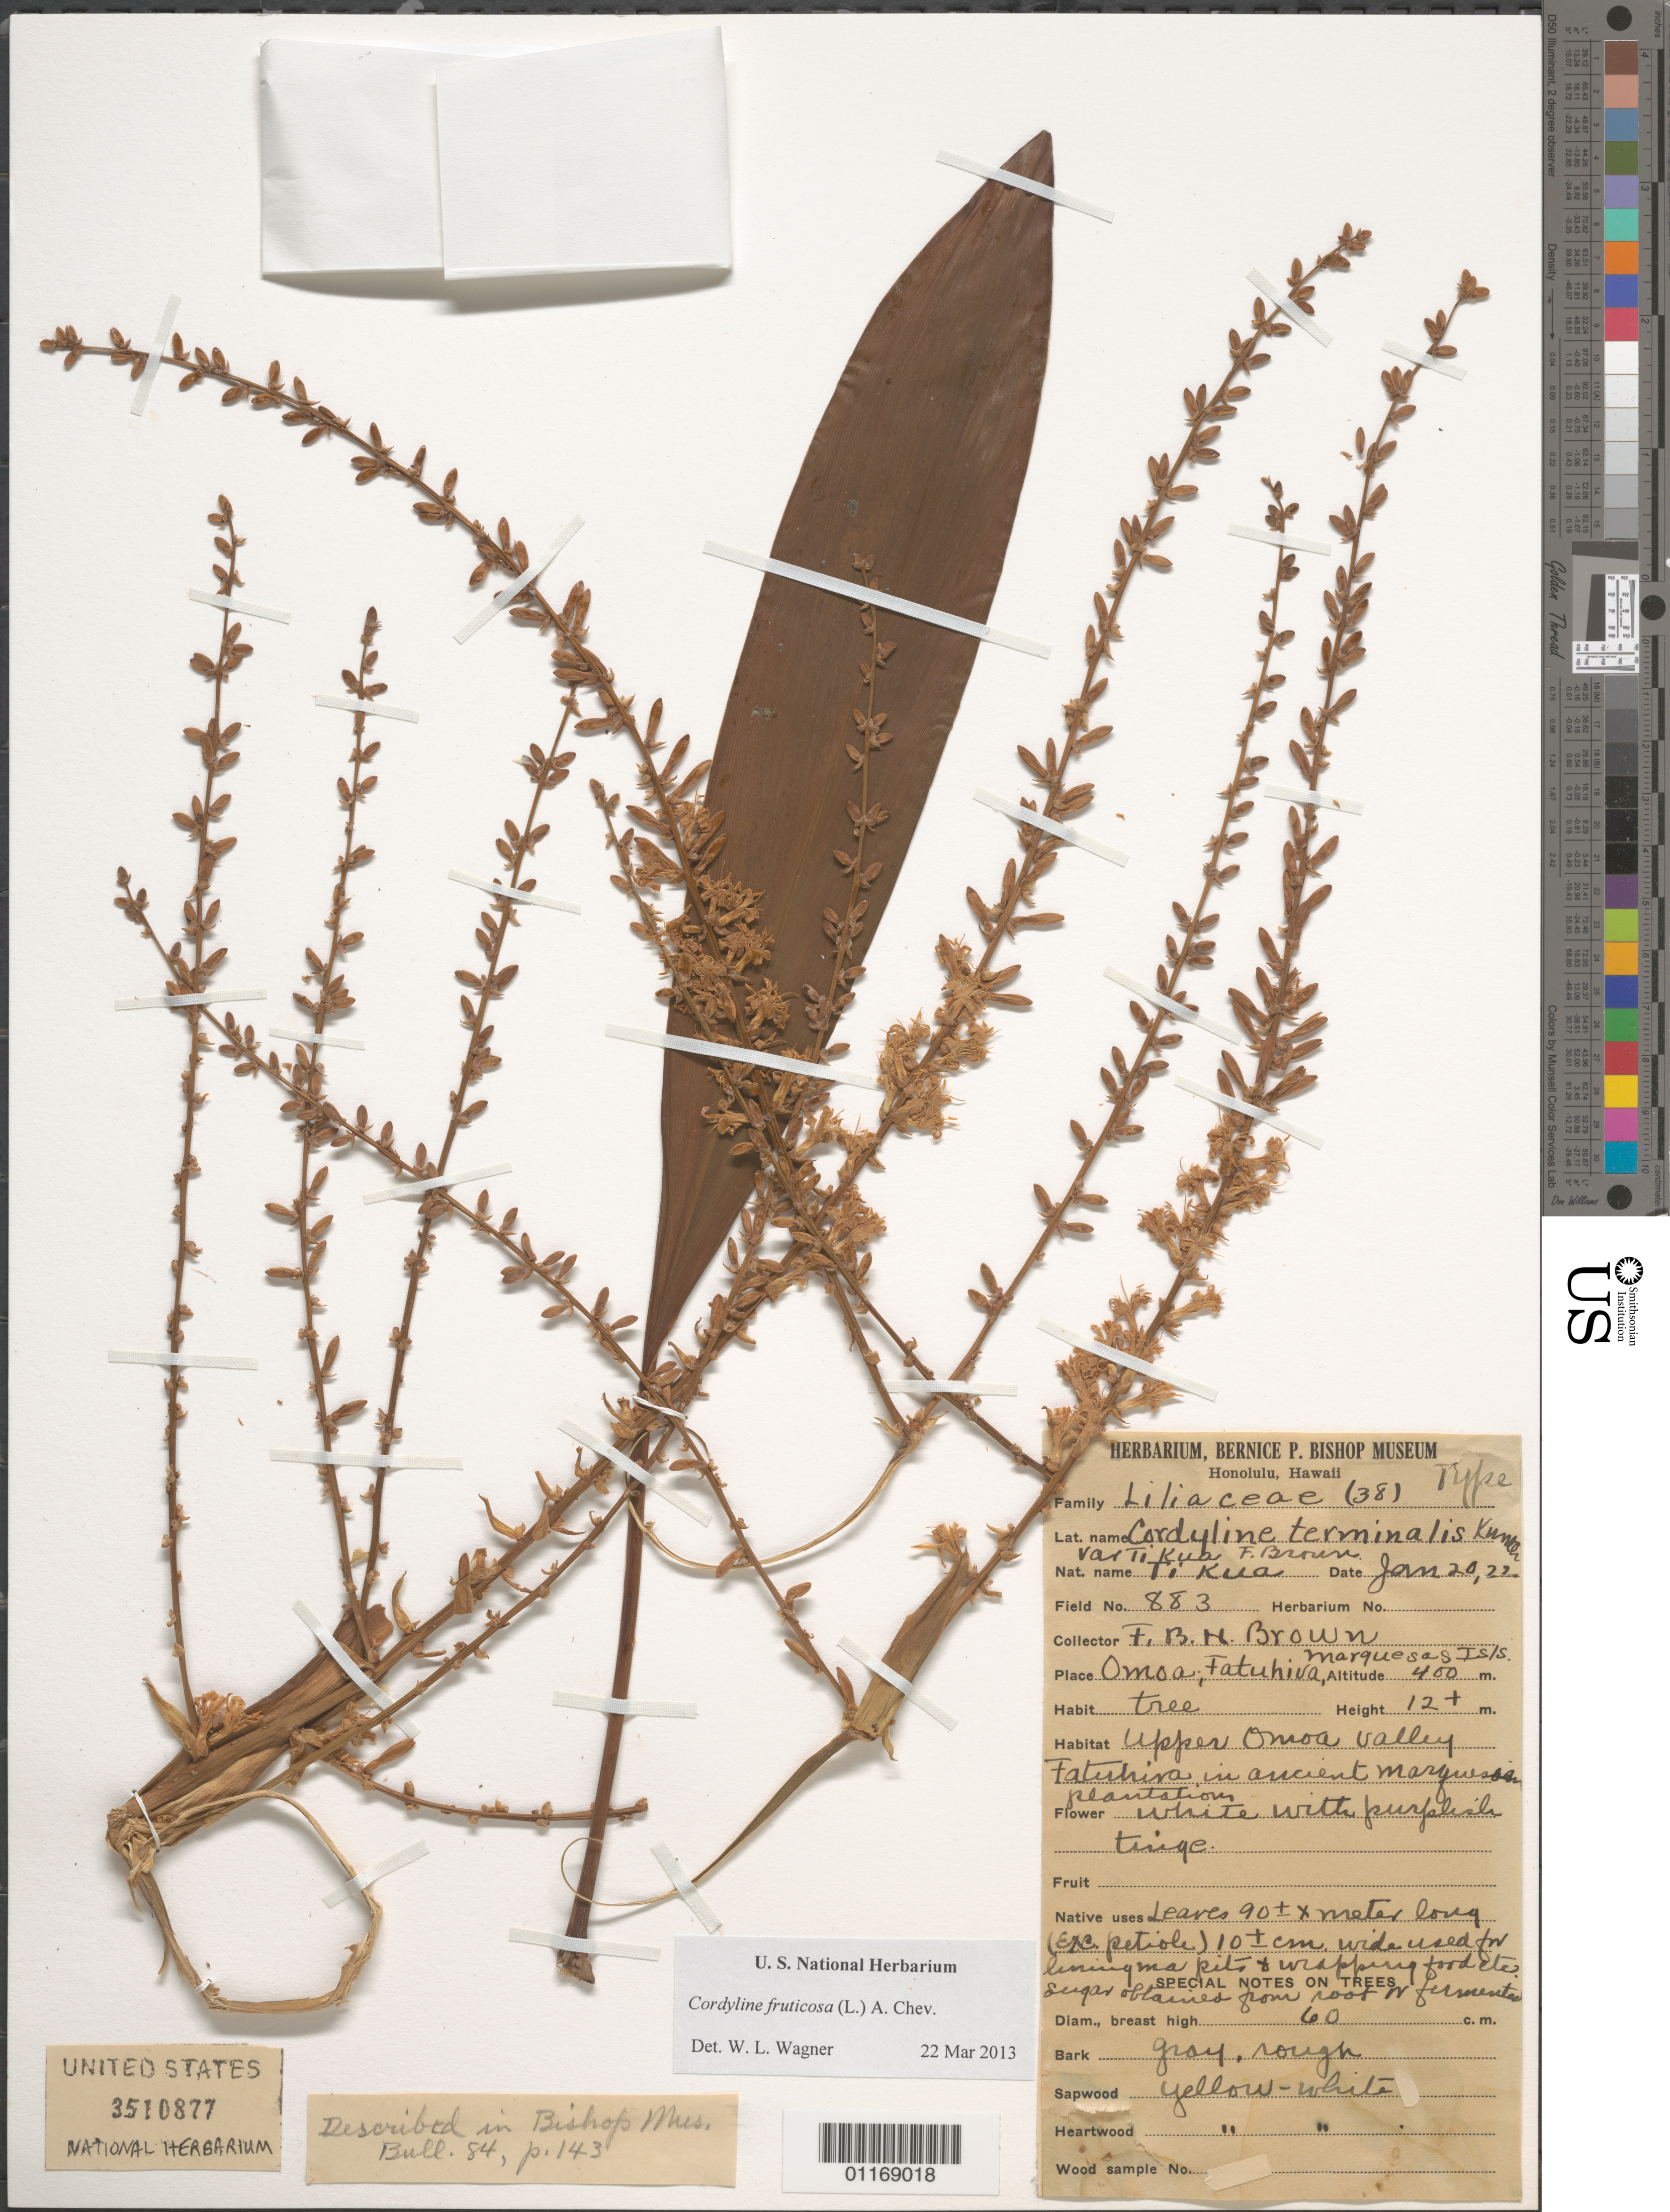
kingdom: Plantae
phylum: Tracheophyta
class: Liliopsida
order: Asparagales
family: Asparagaceae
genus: Cordyline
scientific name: Cordyline fruticosa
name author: (L.) A. Chev.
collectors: F. Brown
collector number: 883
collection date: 1922-01-20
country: French Polynesia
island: Fatu Hiva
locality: Upper 'Omo'a Valley, in ancient native plantations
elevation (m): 400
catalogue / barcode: US 3510877